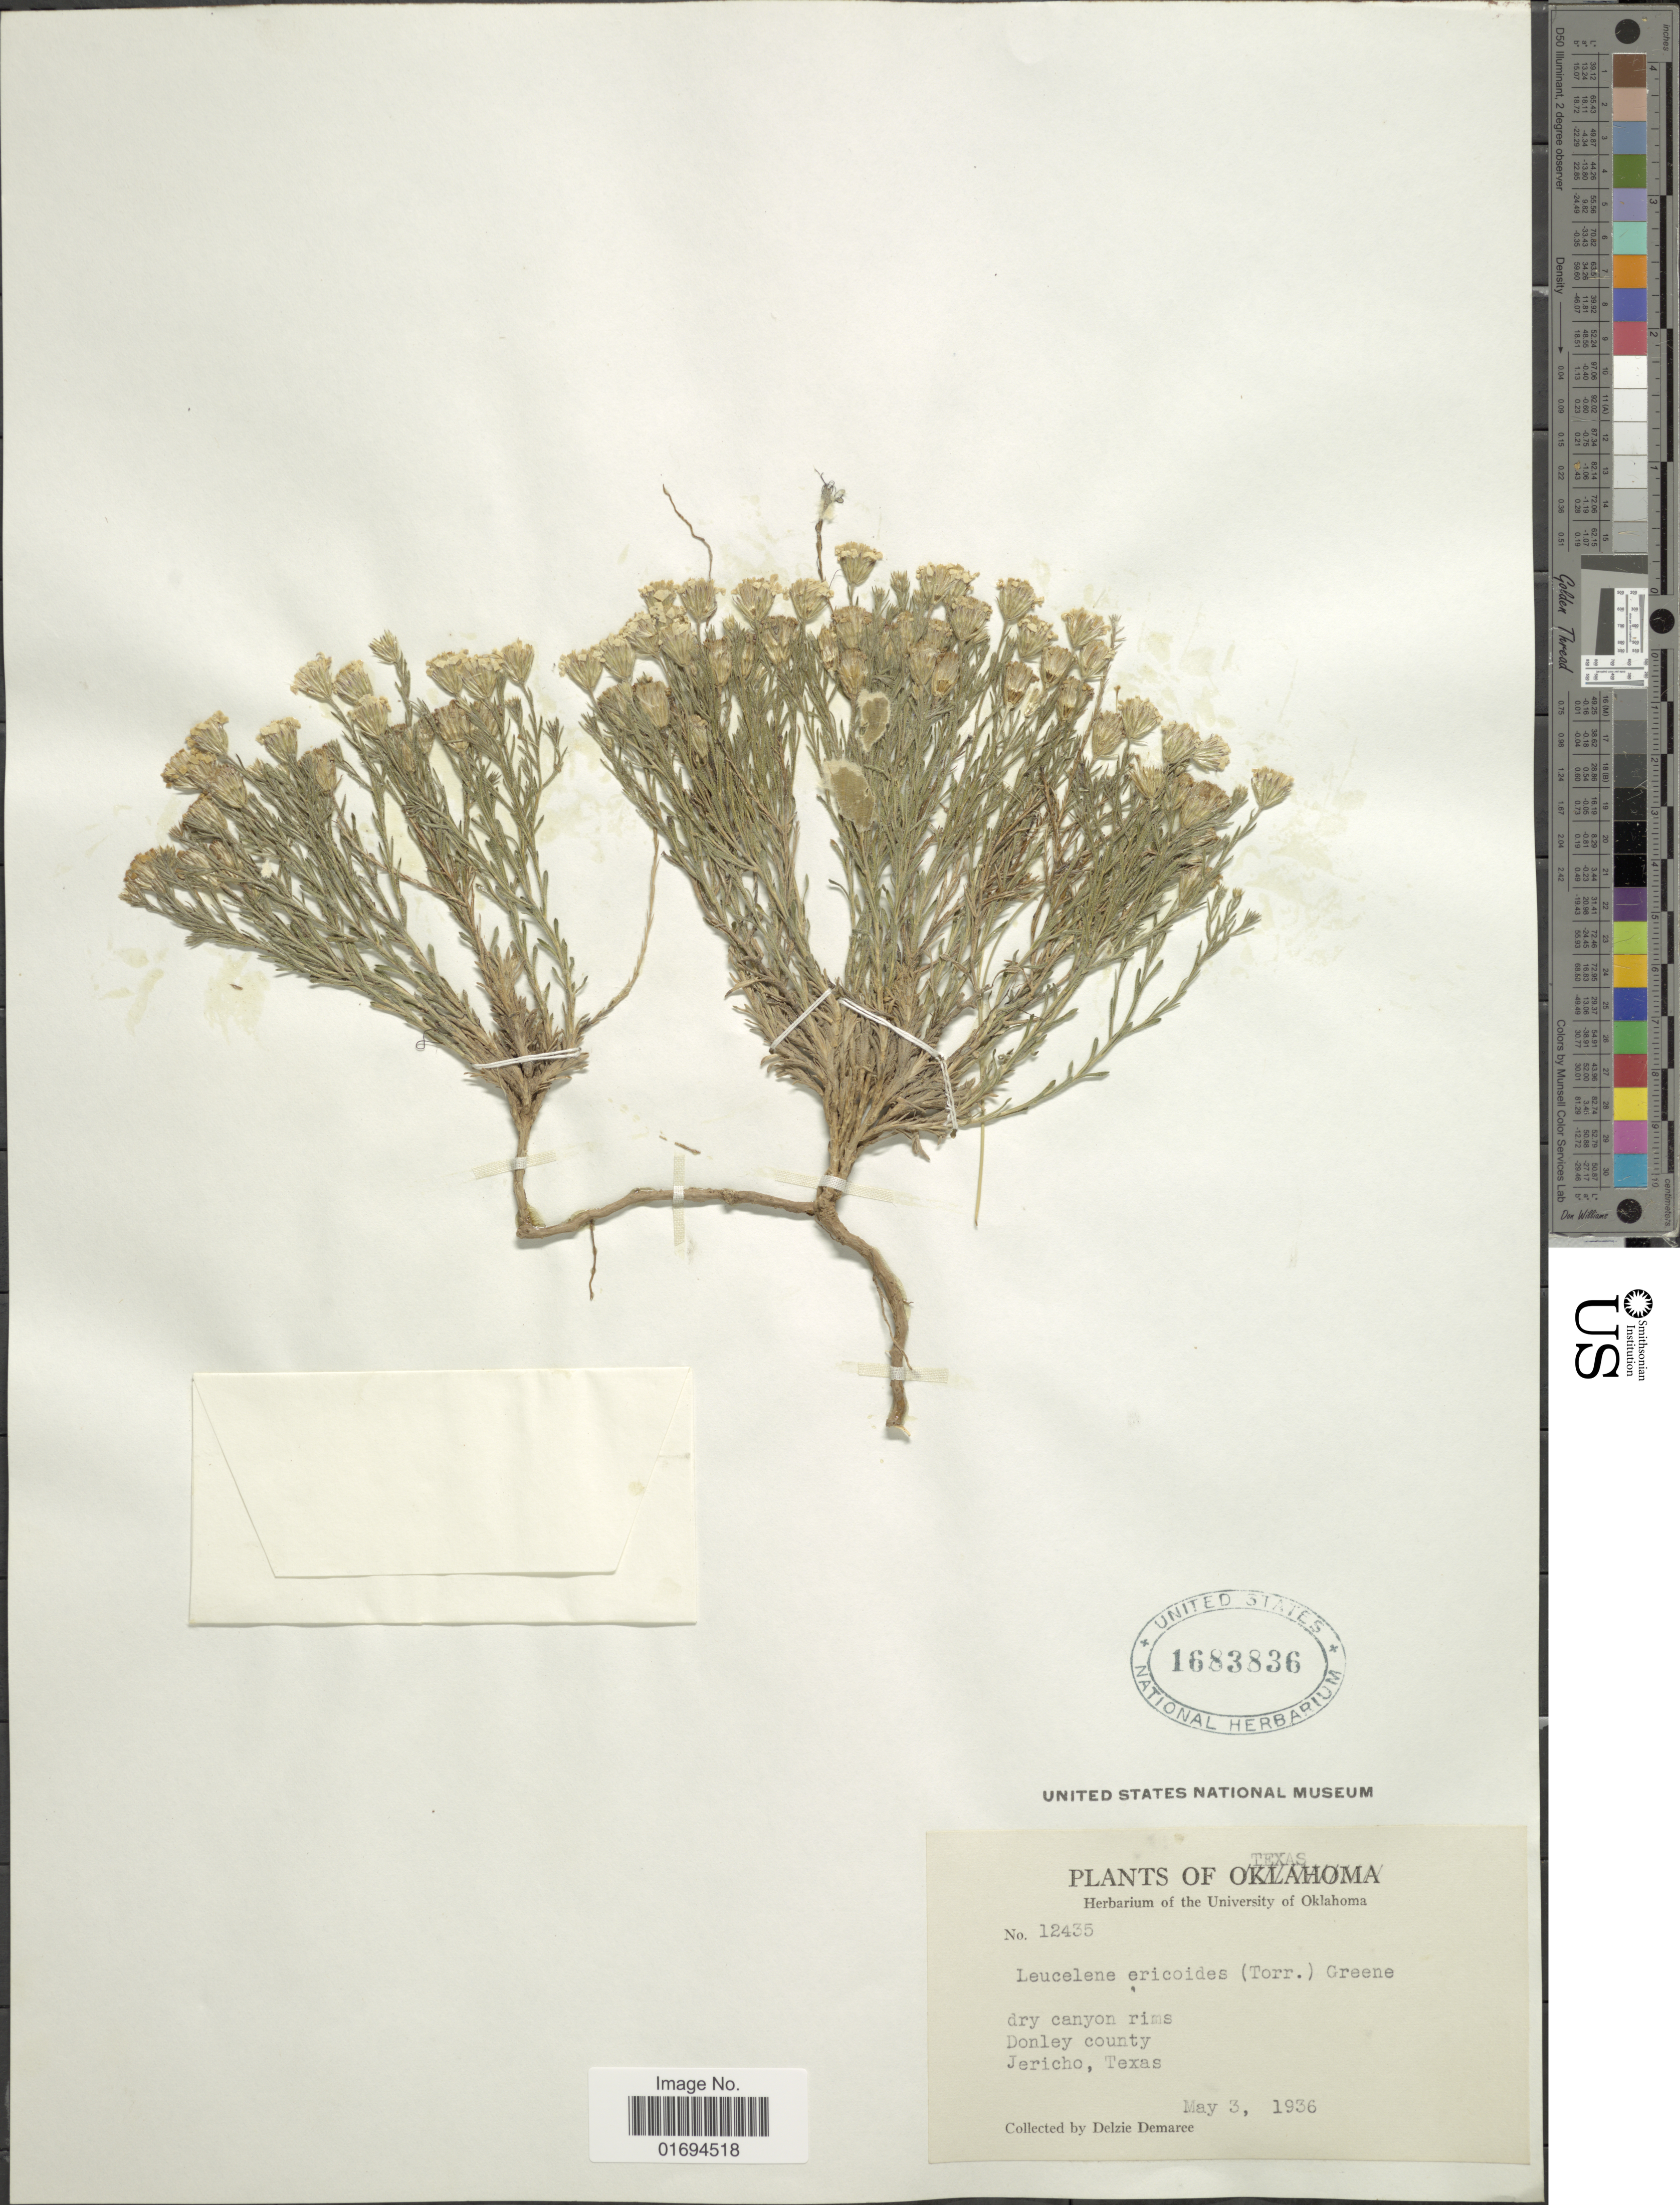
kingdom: Plantae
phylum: Tracheophyta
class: Magnoliopsida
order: Asterales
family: Asteraceae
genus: Chaetopappa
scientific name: Chaetopappa ericoides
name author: (Torr.) G.L. Nesom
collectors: D. Demaree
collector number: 12435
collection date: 1936-05-03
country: United States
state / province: Texas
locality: Donley county, Jericho, Texas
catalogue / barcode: US 1683836